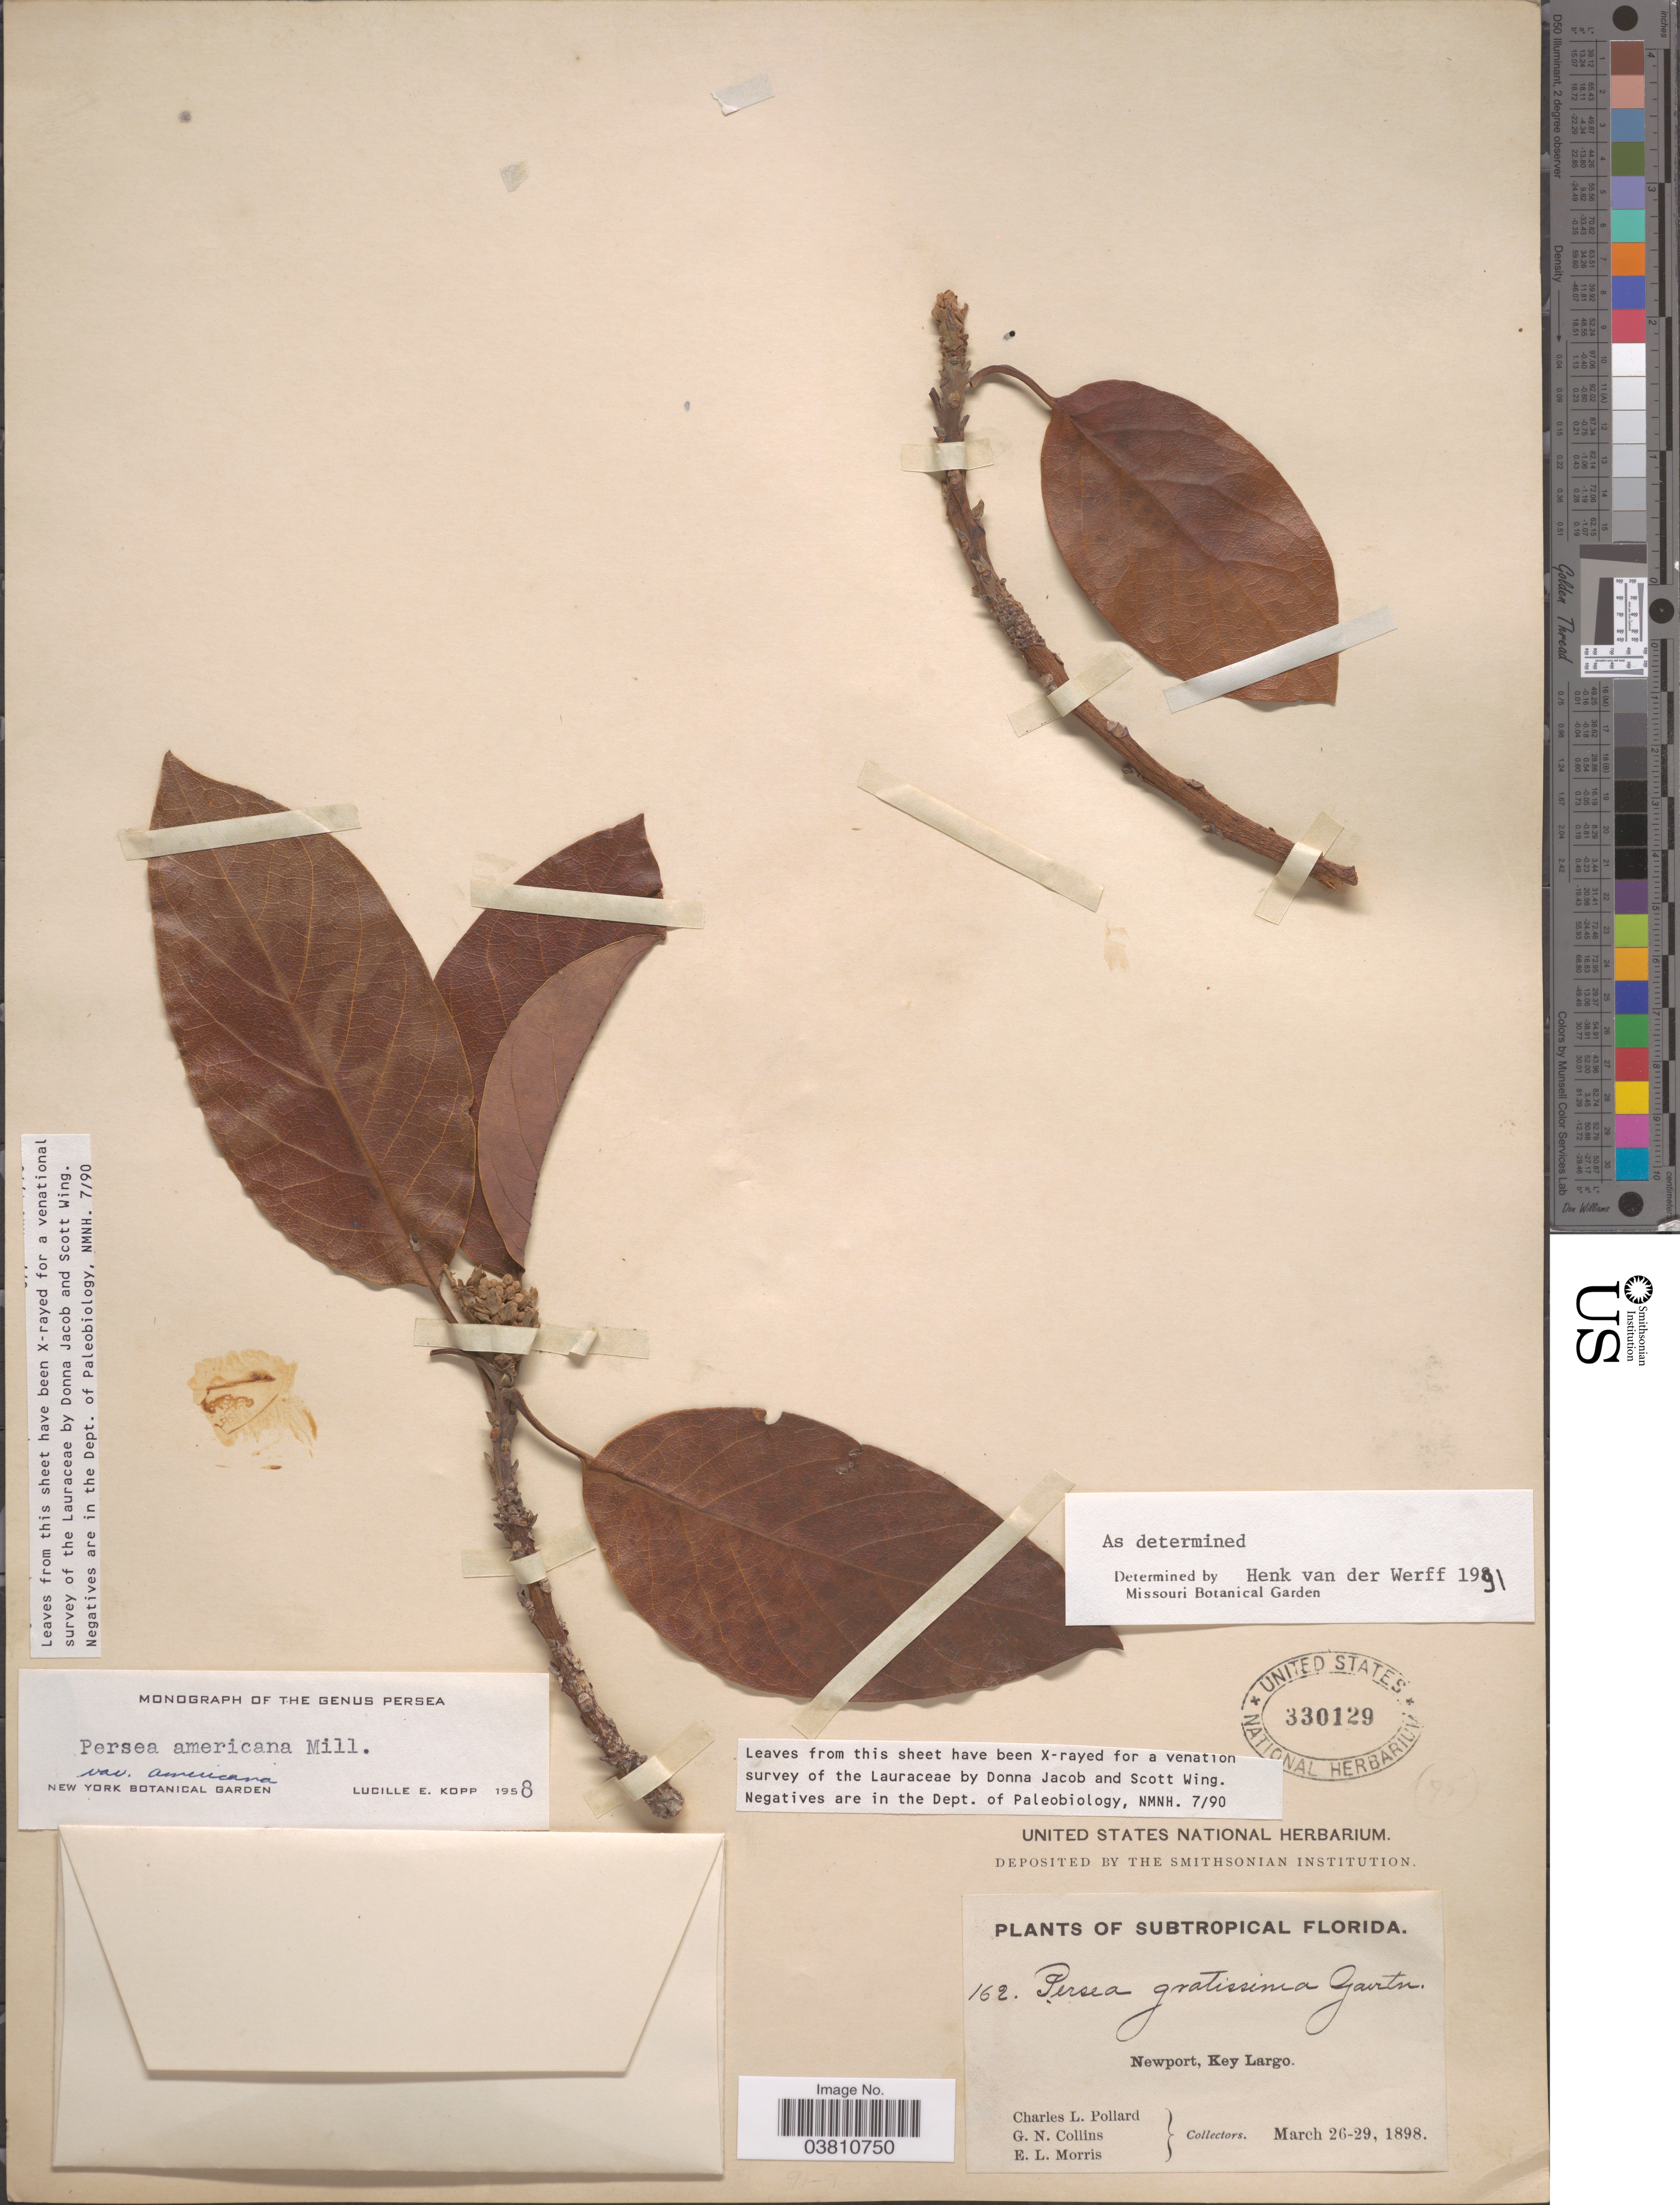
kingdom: Plantae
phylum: Tracheophyta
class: Magnoliopsida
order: Laurales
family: Lauraceae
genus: Persea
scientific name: Persea americana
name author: Mill.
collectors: C. L. Pollard, G. Collins & E. Morris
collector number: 162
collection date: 1898-03-26/1898-03-29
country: United States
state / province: Florida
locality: Subtropical. Newport, Key Largo.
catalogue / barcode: US 330129